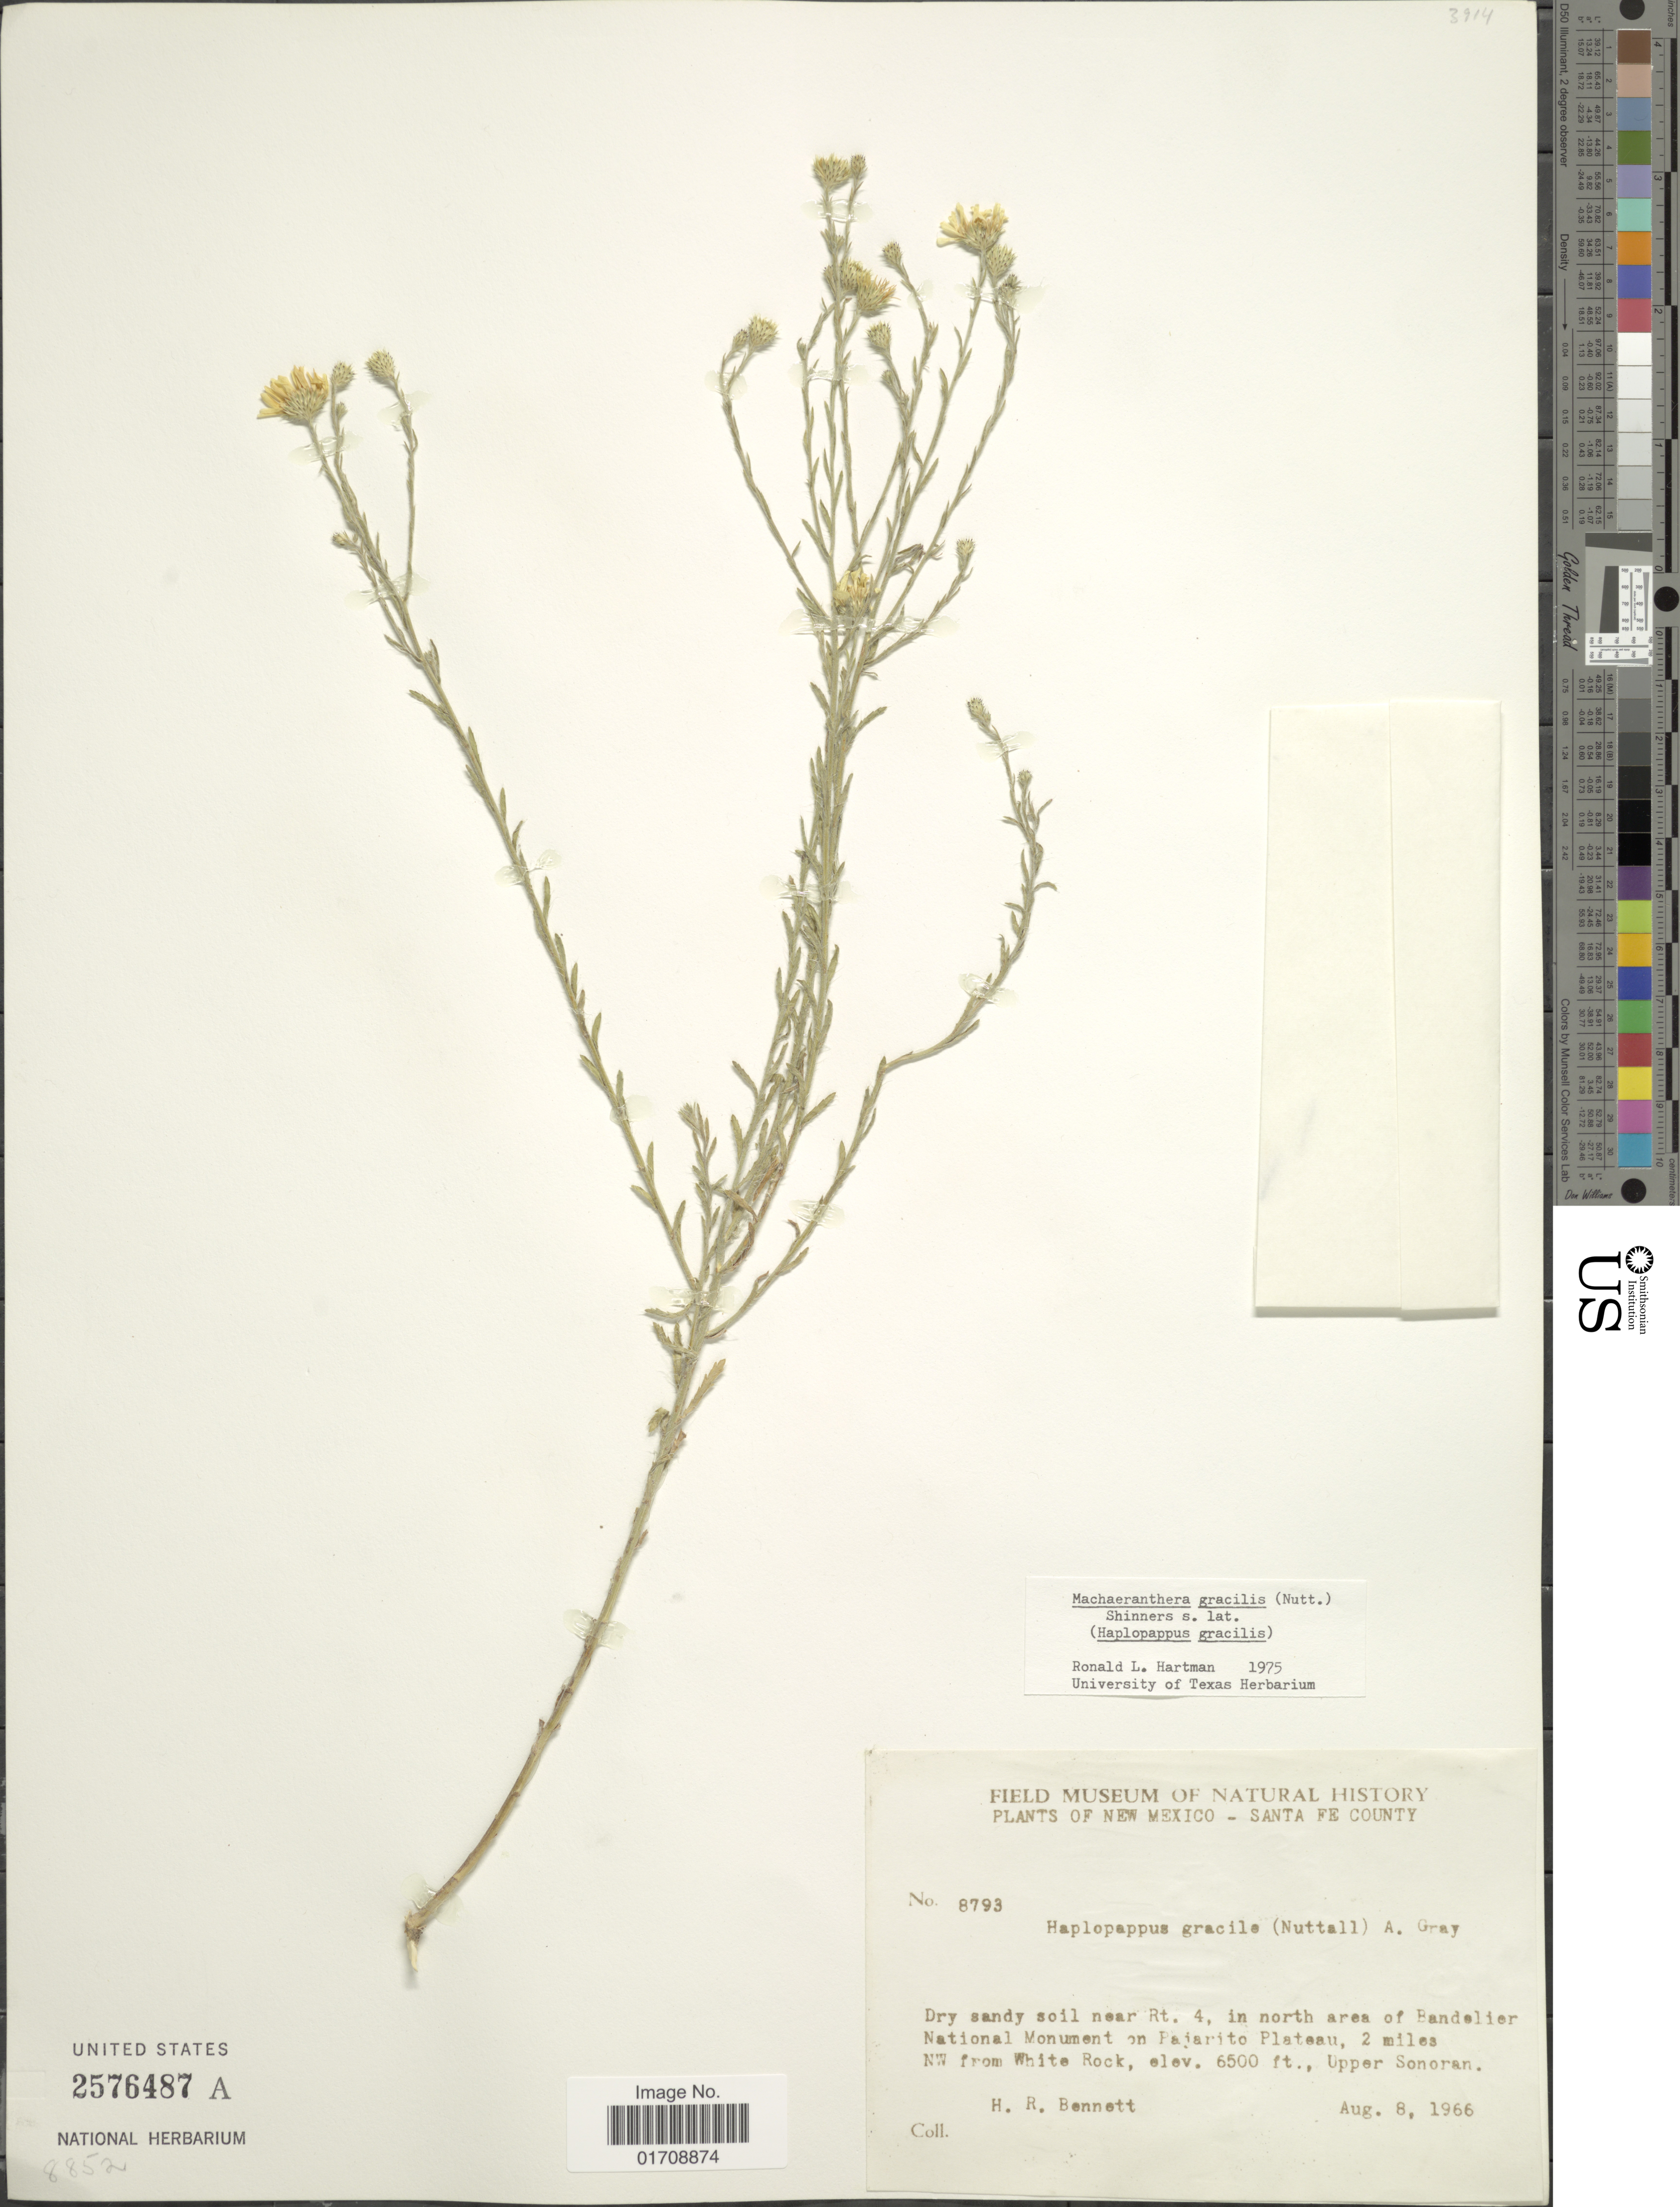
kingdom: Plantae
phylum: Tracheophyta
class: Magnoliopsida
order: Asterales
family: Asteraceae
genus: Machaeranthera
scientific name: Machaeranthera gracilis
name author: (Nutt.) Shinners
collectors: H. R. Bennett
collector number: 8793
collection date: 1966-08-08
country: United States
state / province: New Mexico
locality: Santa Fe County, Rt. 4, in north area of Bandelier National Monument on Pajarito Plateau, 2 miles NW from White Rock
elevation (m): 1981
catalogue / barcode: US 2576487A